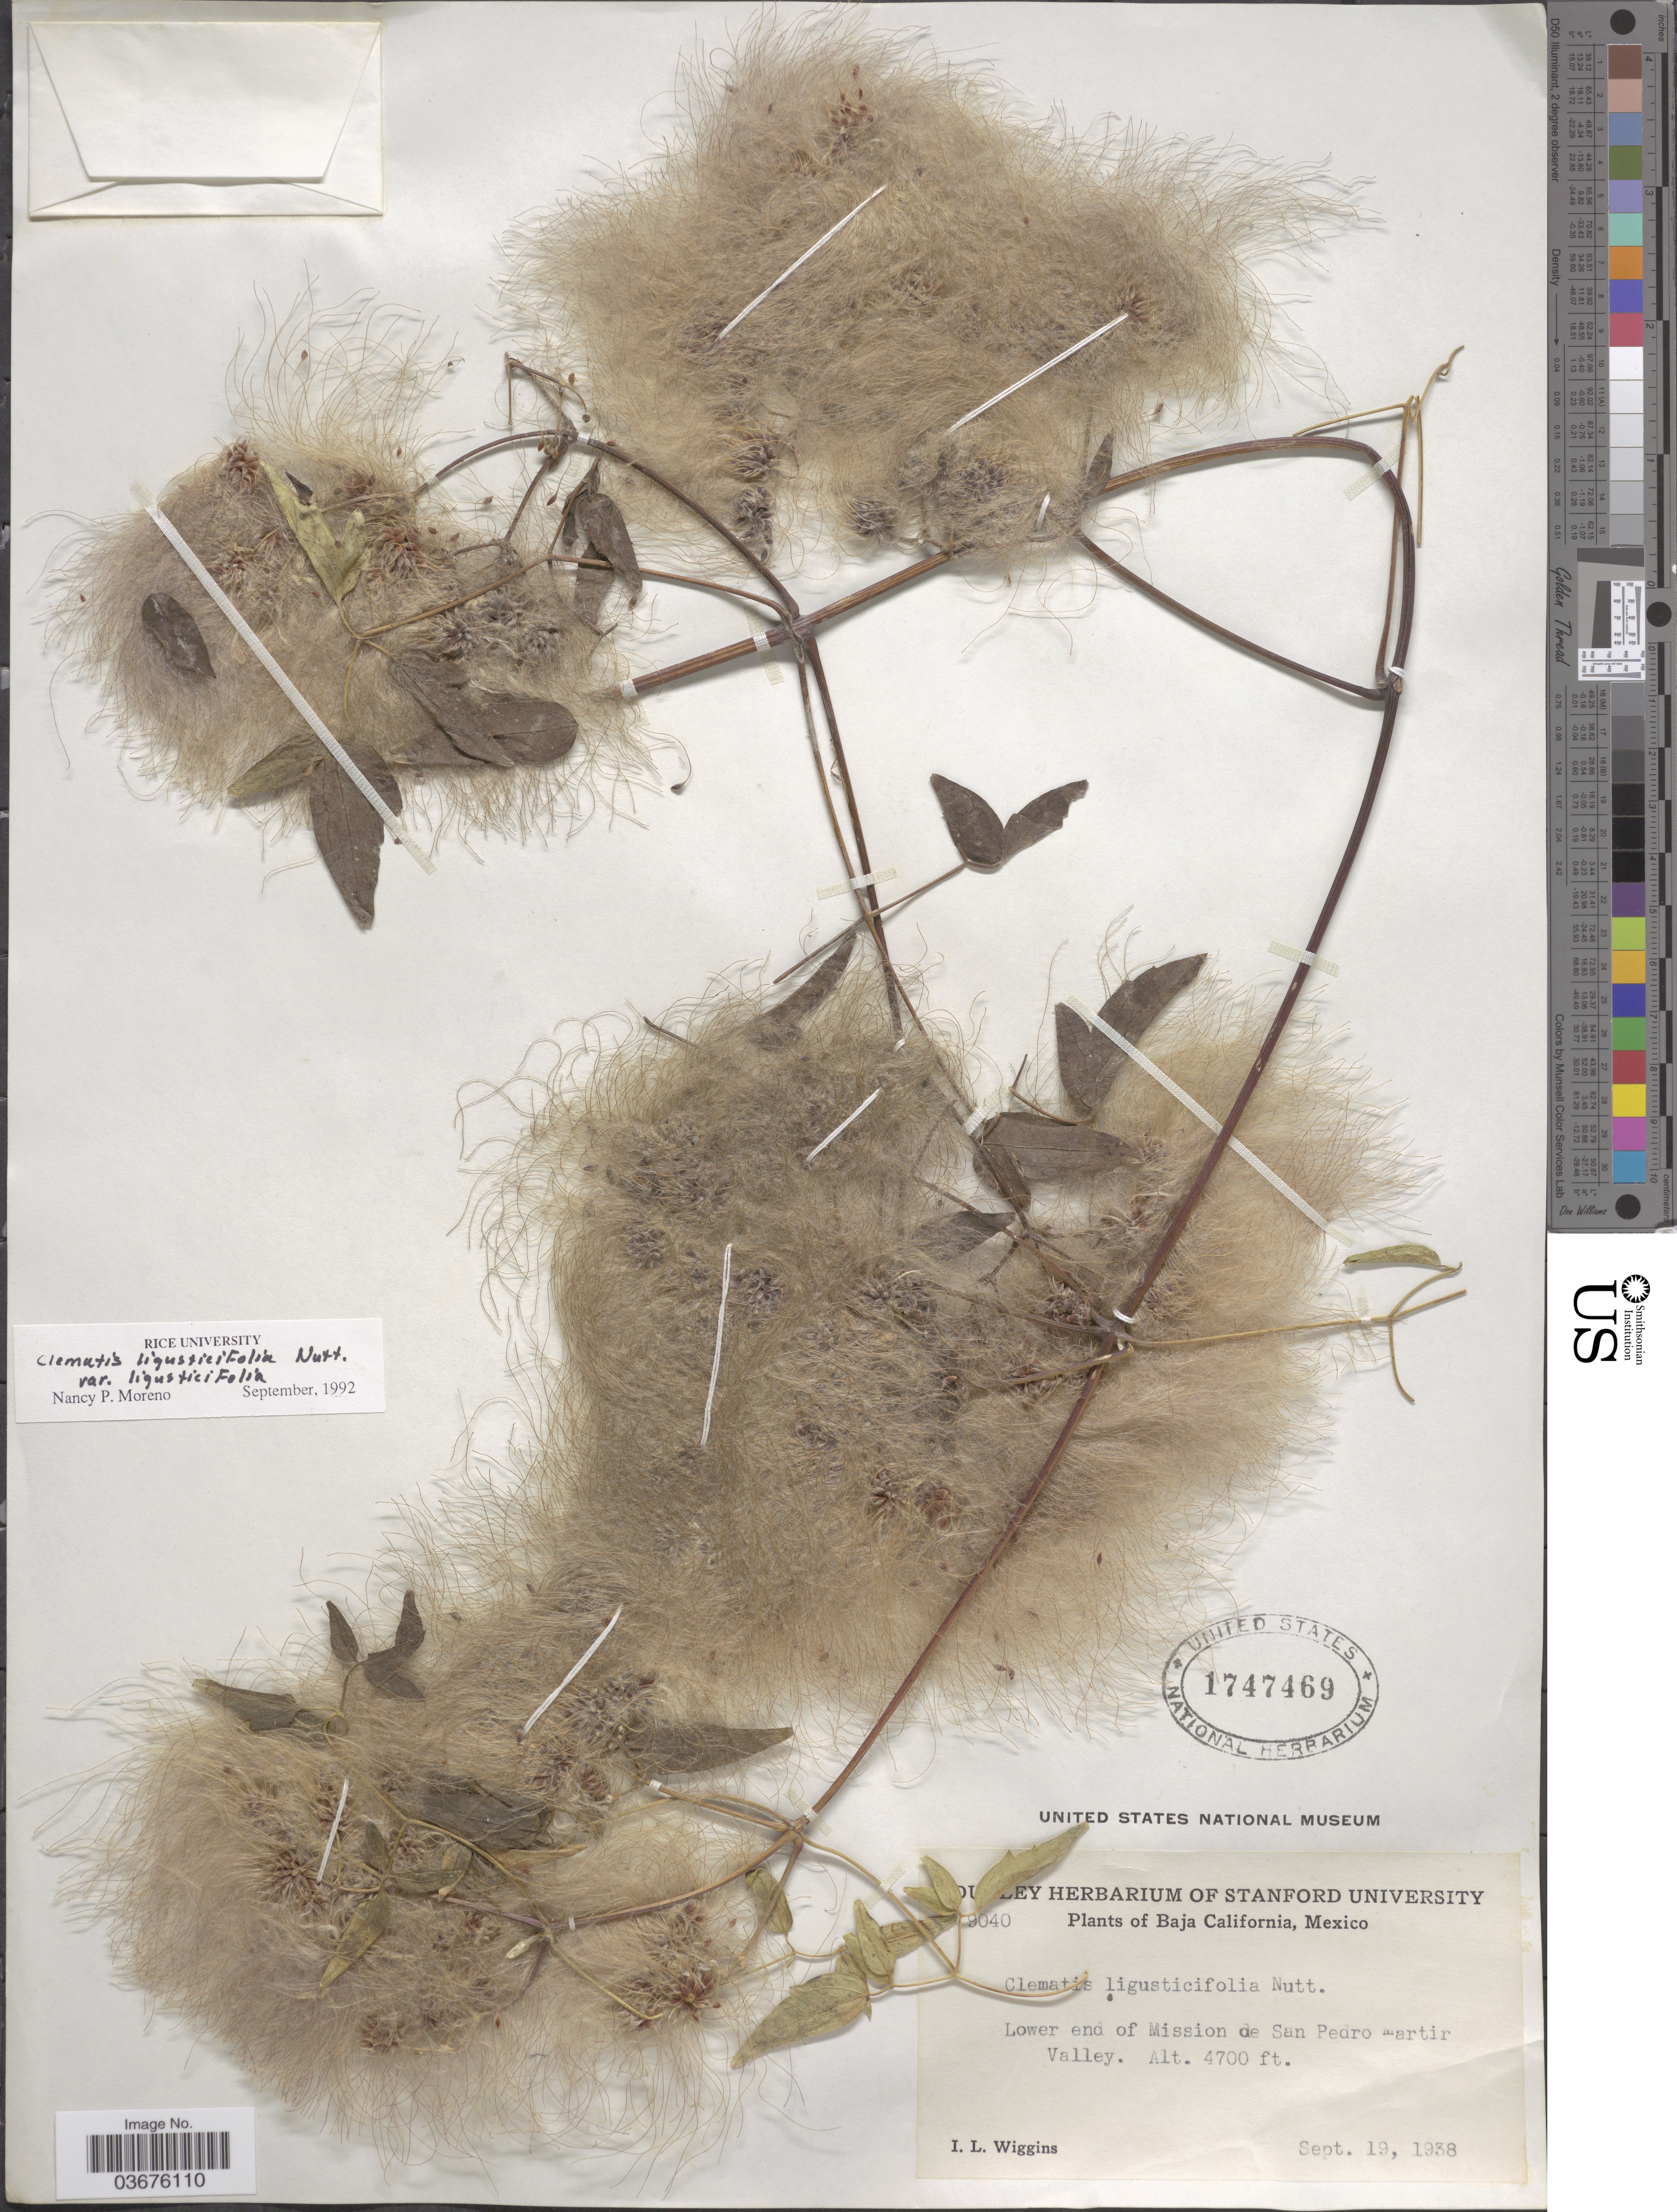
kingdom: Plantae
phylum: Tracheophyta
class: Magnoliopsida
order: Ranunculales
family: Ranunculaceae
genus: Clematis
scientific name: Clematis ligusticifolia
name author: Nutt.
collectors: I. L. Wiggins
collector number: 9040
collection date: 1938-09-19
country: Mexico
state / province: Baja California Sur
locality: Lower end of Mission de San Pedro Martir Valley.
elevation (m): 1433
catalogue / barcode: US 1747469